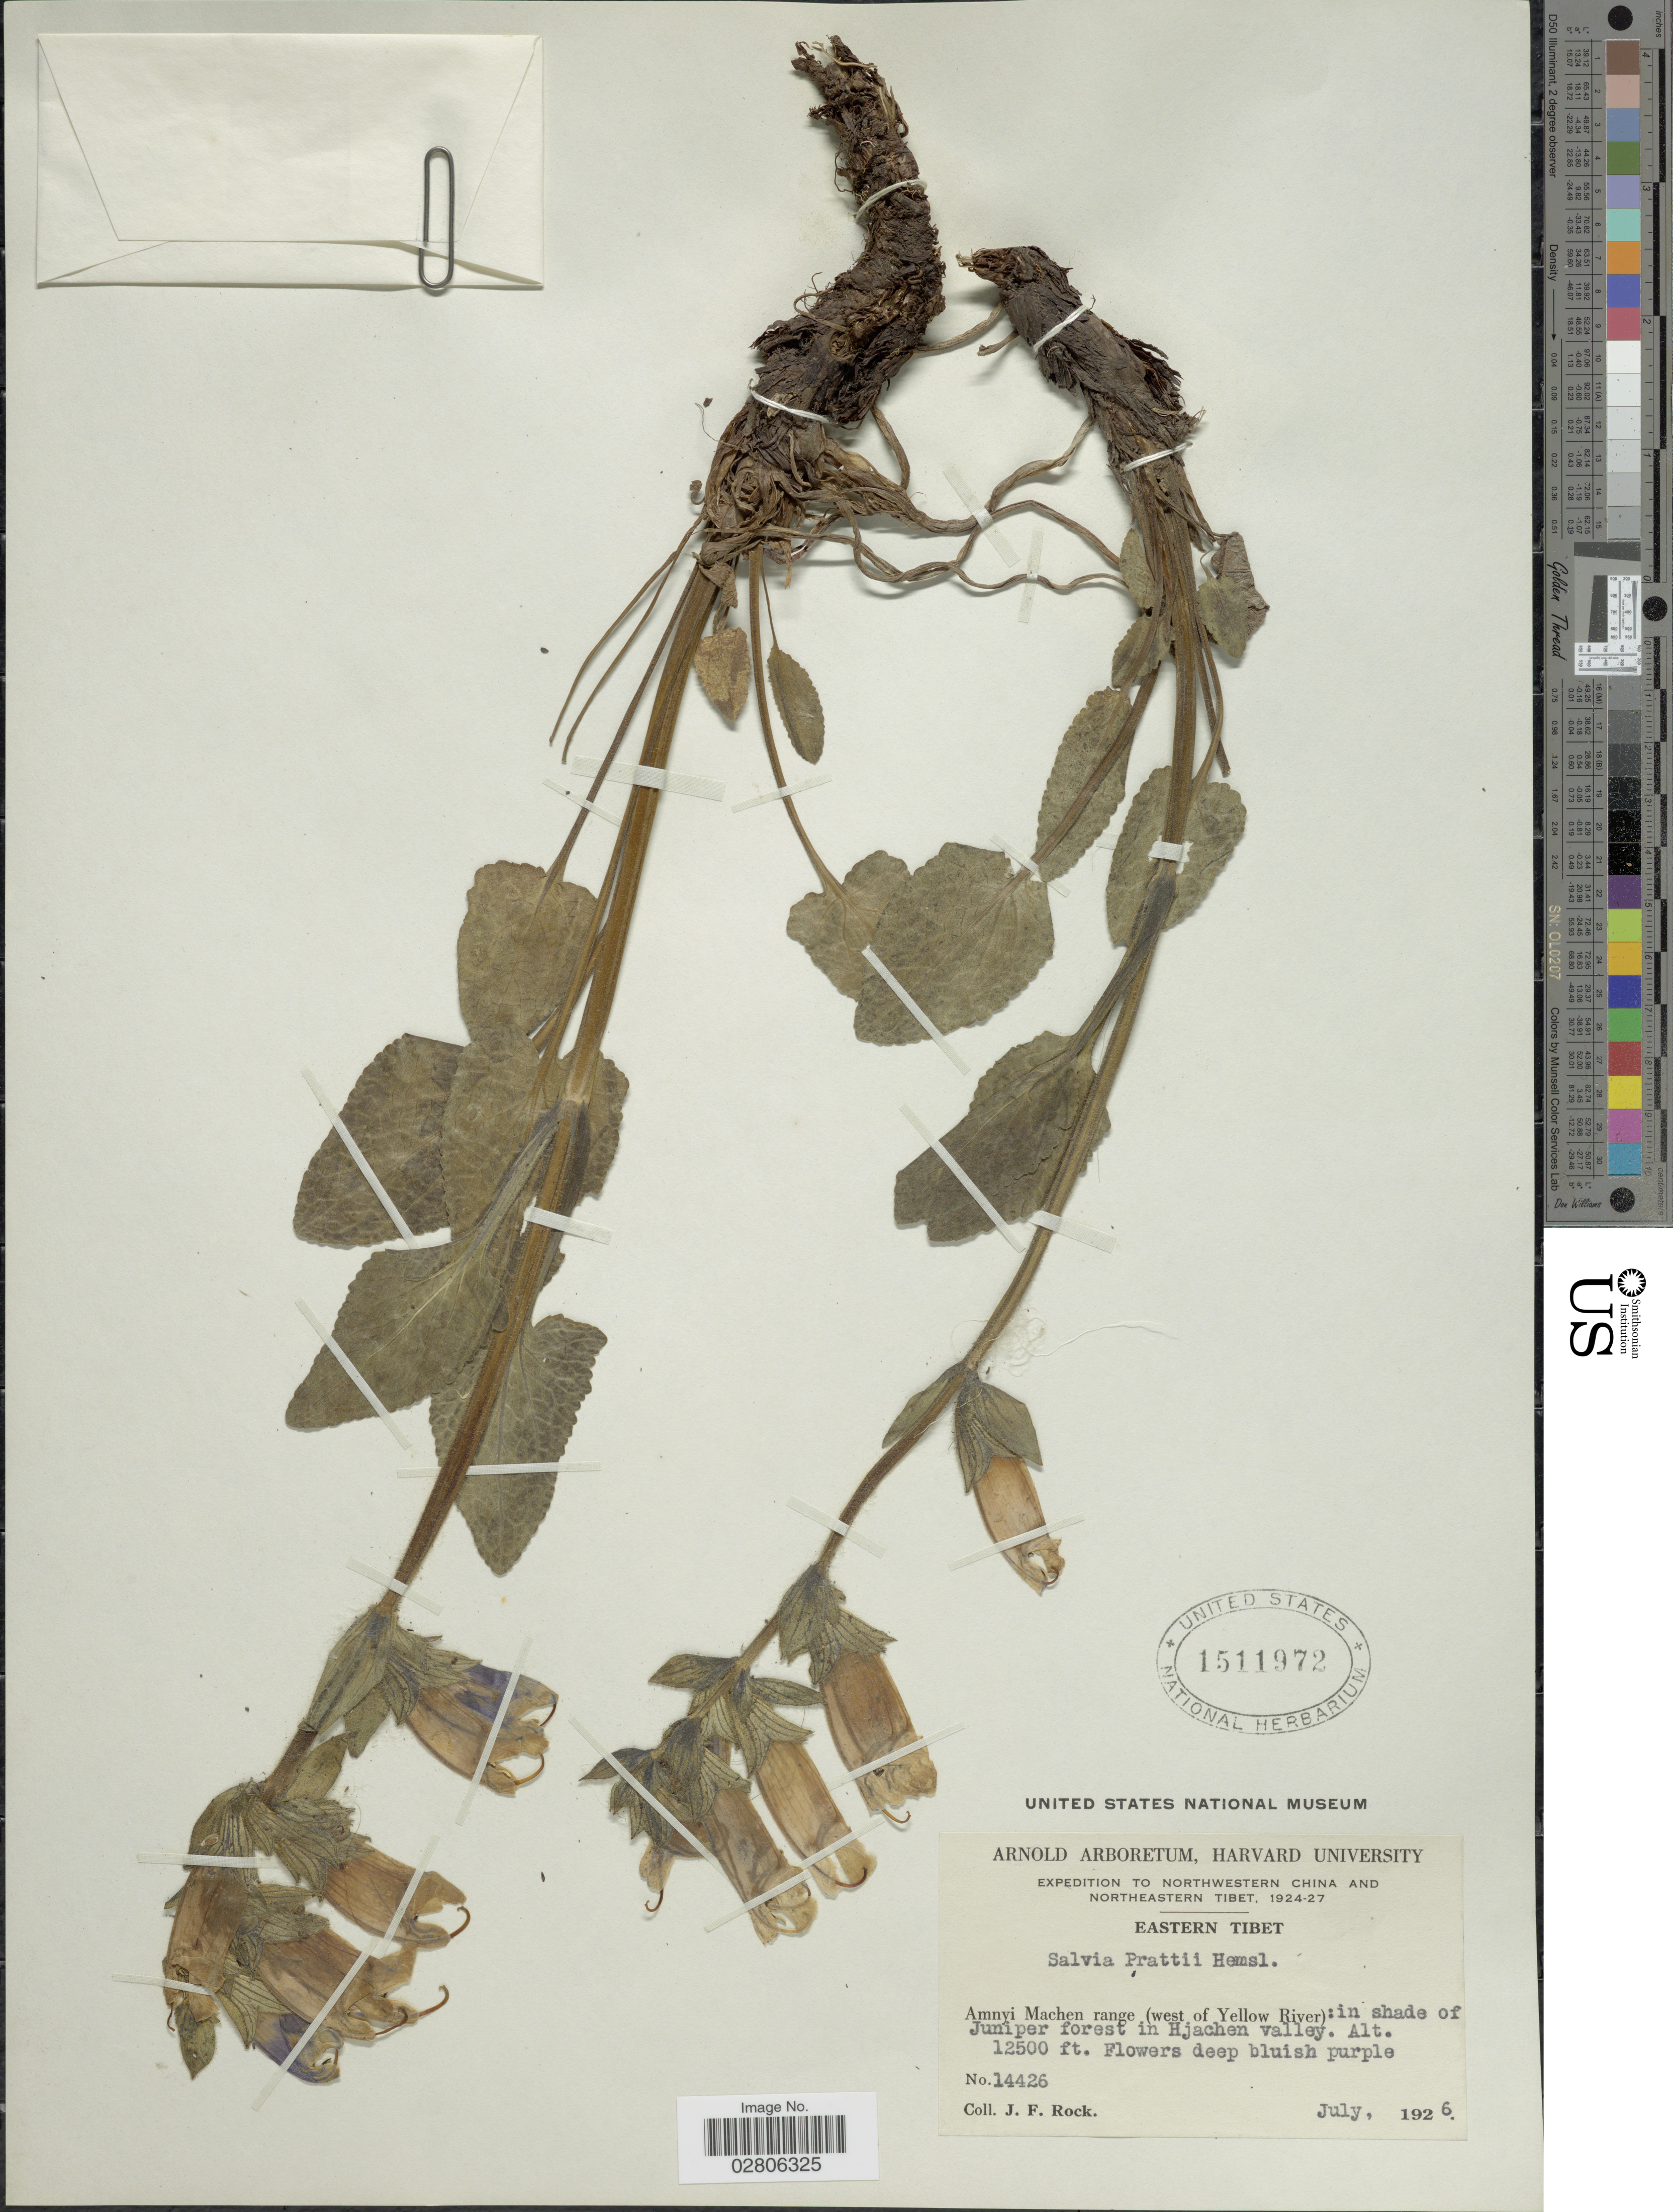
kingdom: Plantae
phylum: Tracheophyta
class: Magnoliopsida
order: Lamiales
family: Lamiaceae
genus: Salvia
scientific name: Salvia prattii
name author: Hemsl.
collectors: J. Rock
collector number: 14426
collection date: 1926-07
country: China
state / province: Xizang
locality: Eastern Tibet, Amnyi Machen range (west of Yellow River), in shade of Juniper forest in Hjachen valley.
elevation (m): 3810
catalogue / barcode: US 1511972